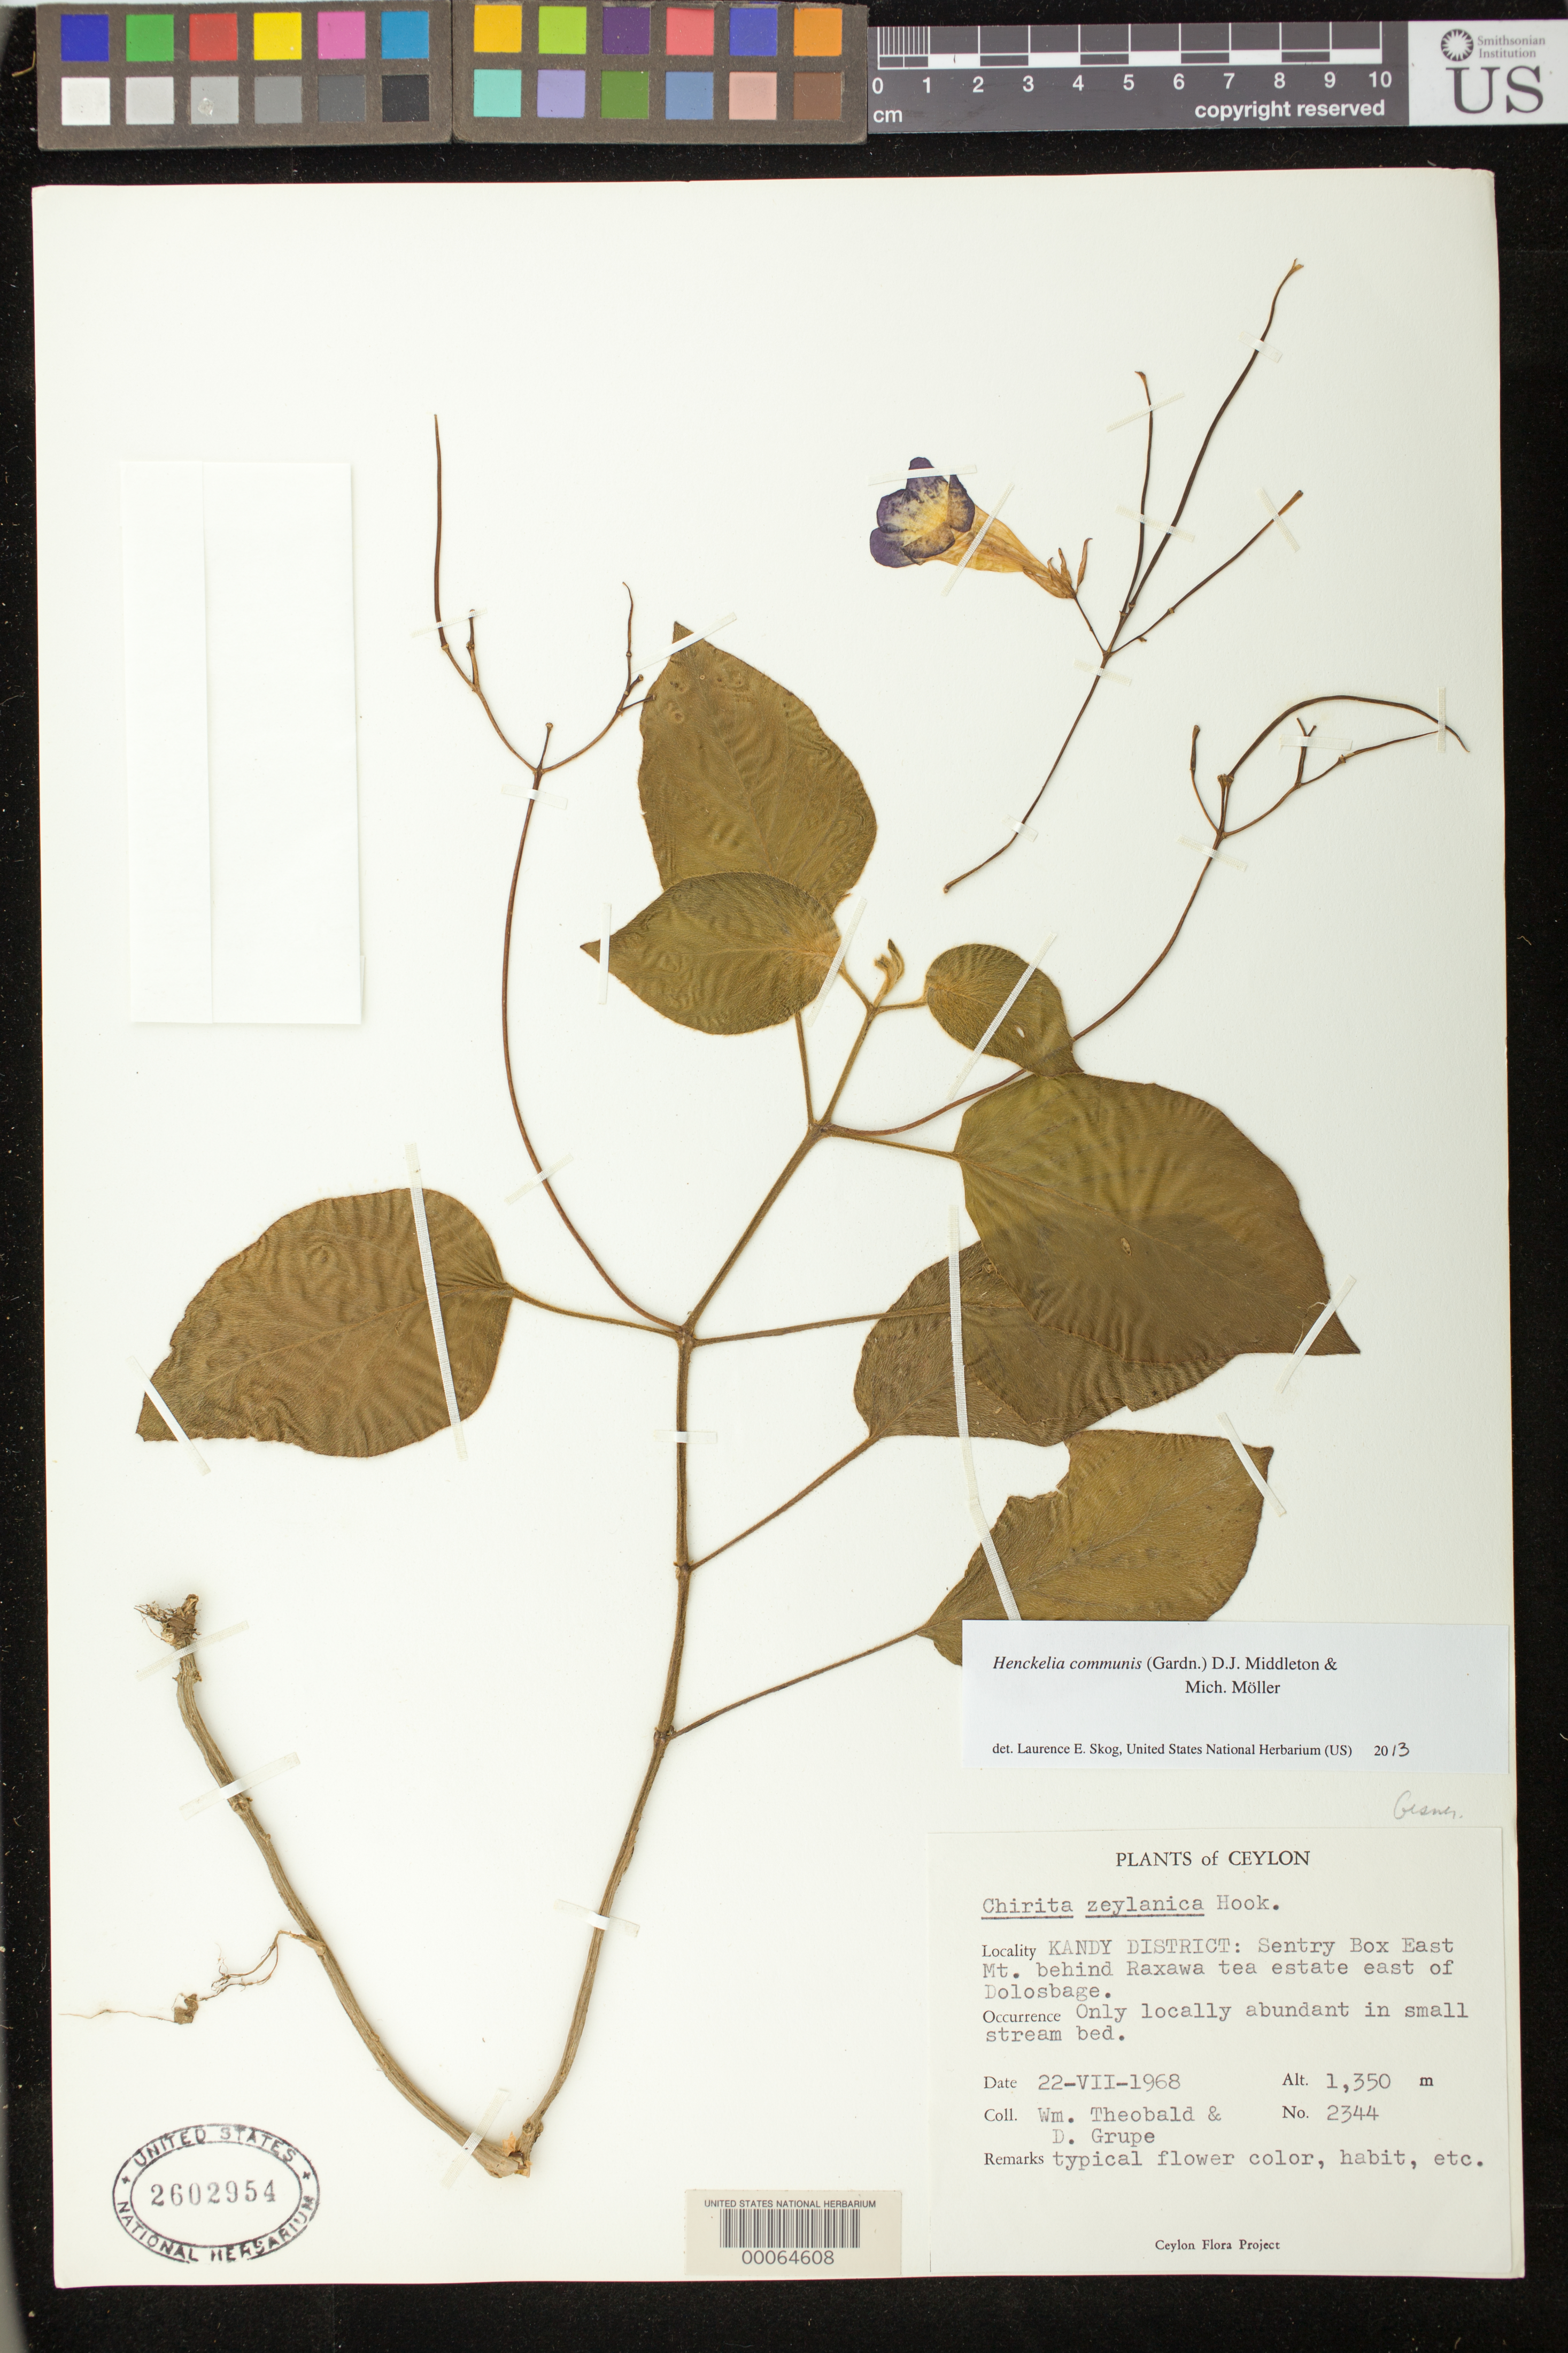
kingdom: Plantae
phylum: Tracheophyta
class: Magnoliopsida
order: Lamiales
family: Gesneriaceae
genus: Henckelia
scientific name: Henckelia communis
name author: (Gardner) D.J. Middleton & Mich. Möller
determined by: Skog, Laurence E.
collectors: W. Theobald & D. Grupe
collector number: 2344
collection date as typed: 22 Jul 1968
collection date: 1968-07-22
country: Sri Lanka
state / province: Central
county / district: Kandy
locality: Sentry box e of mt. behind raxawa tea estate e of dolosbage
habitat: In small stream bed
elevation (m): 1350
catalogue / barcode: US 2602954